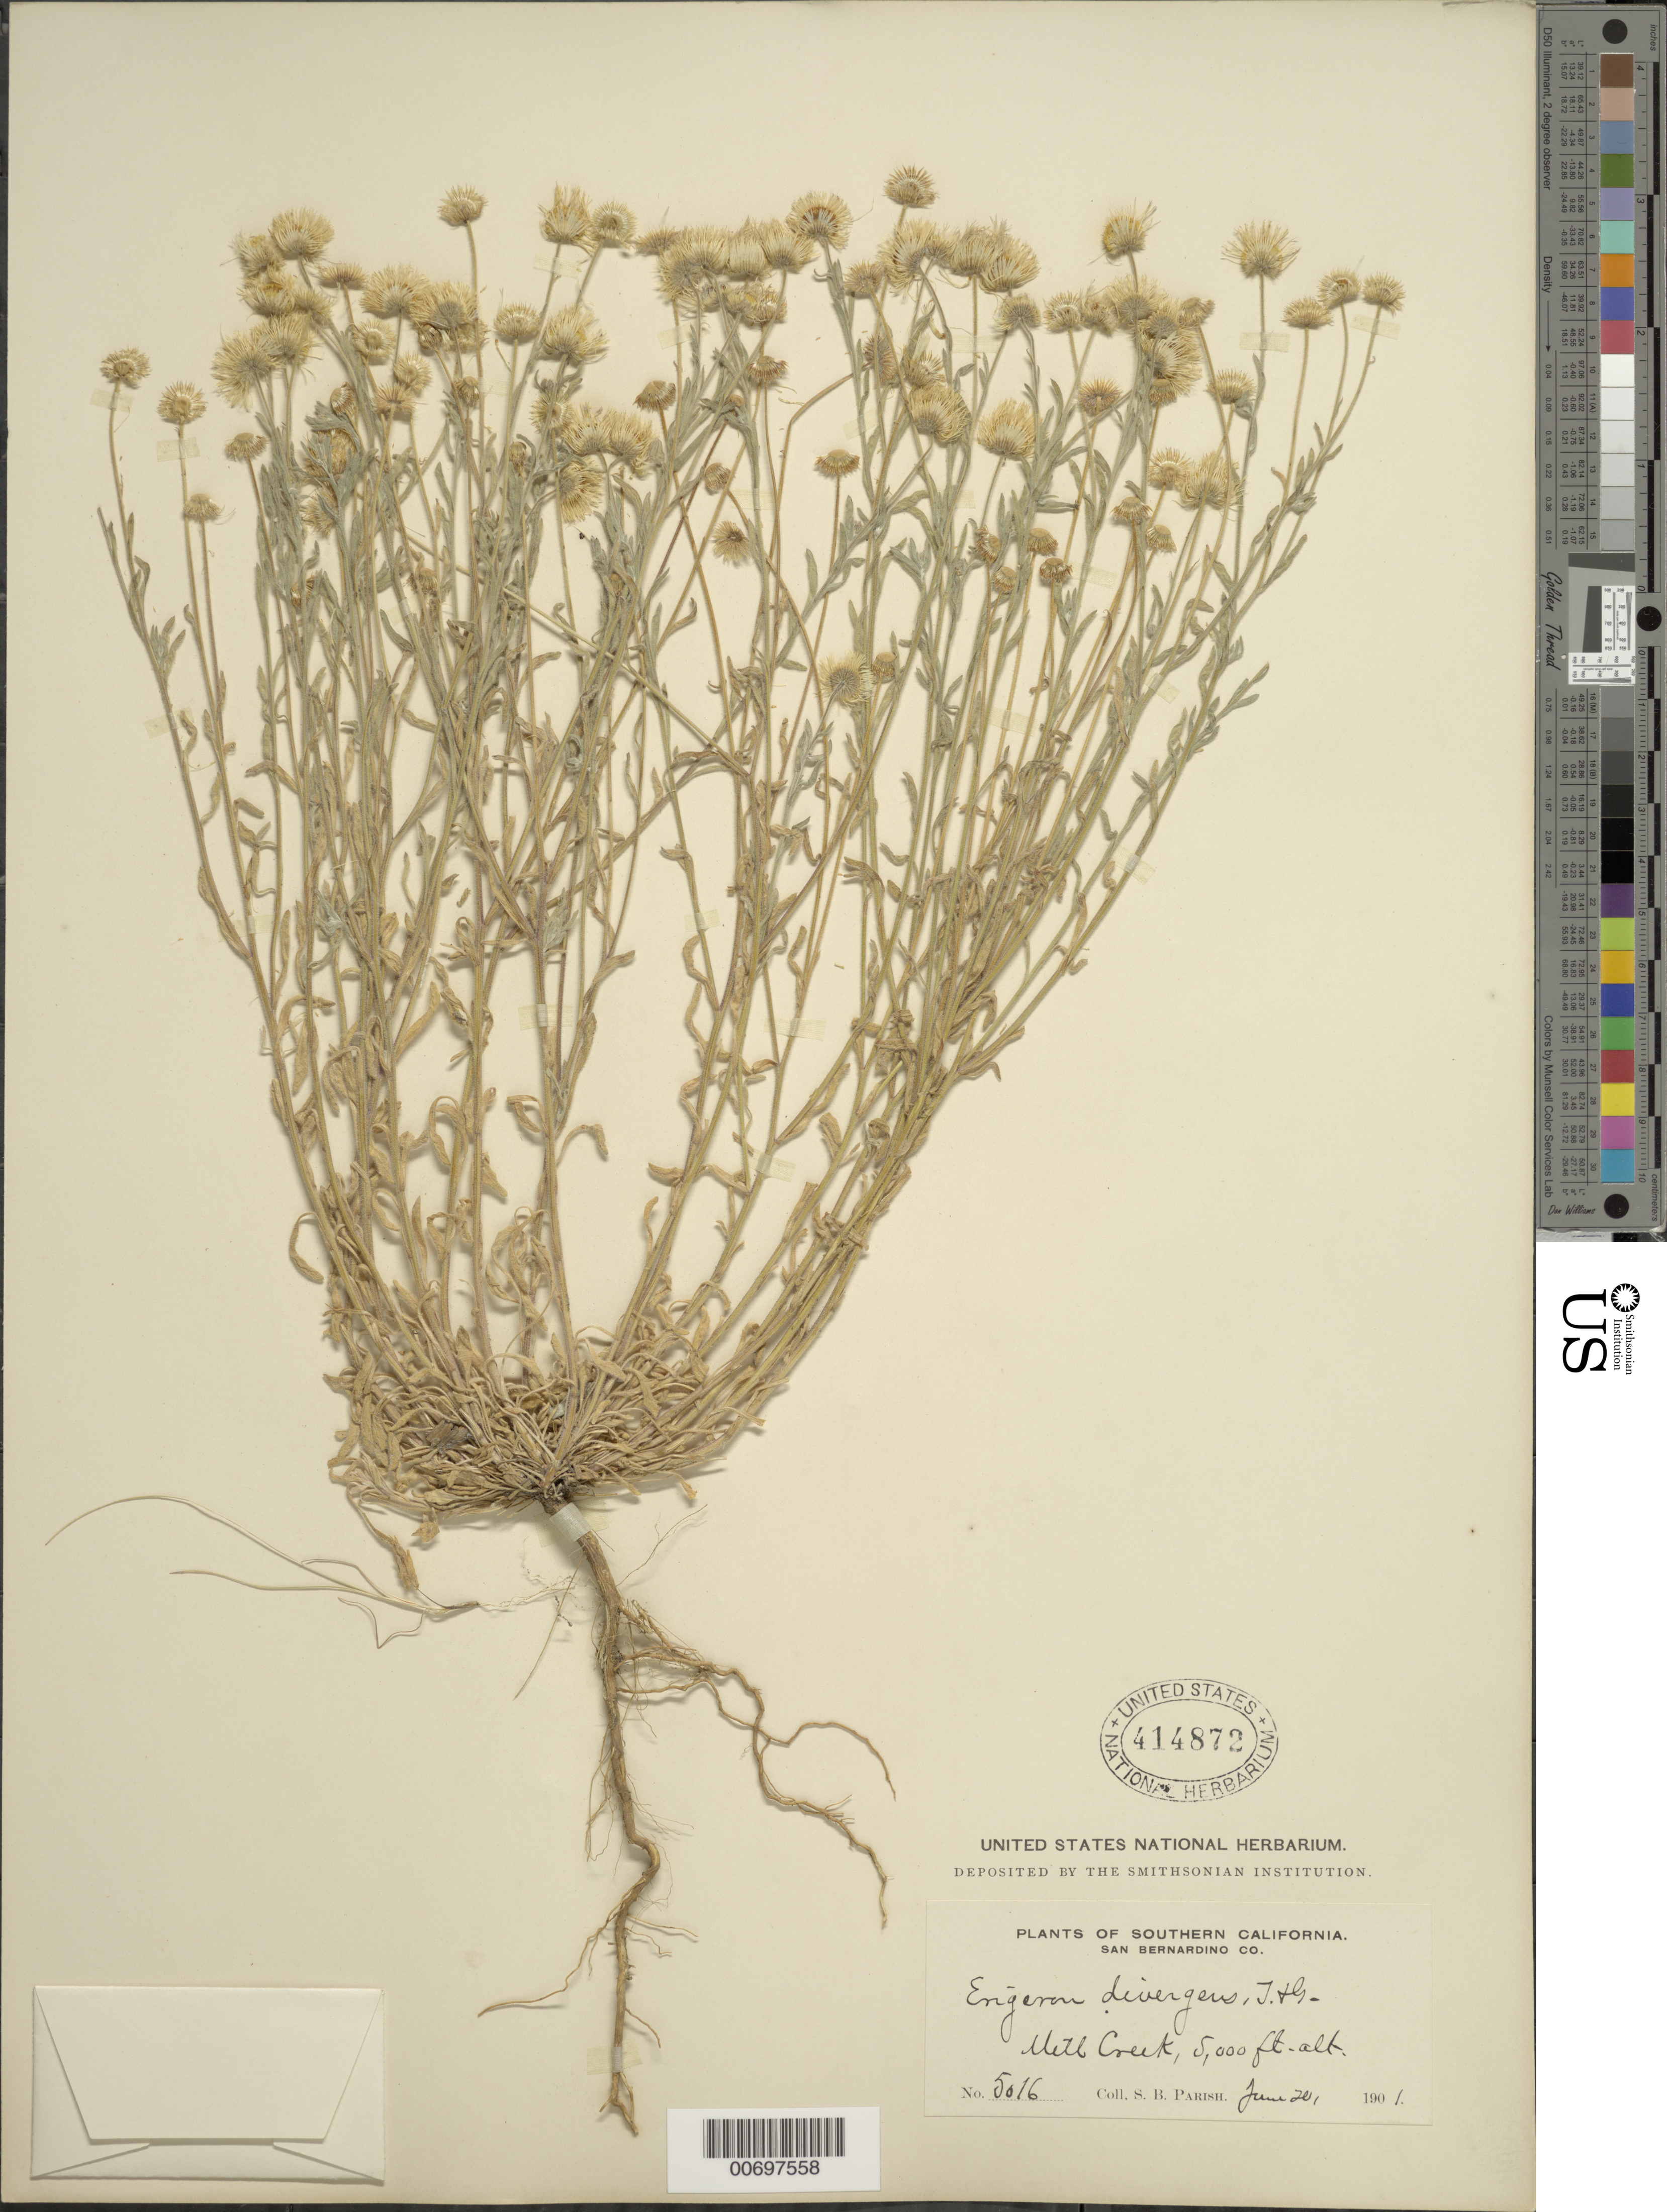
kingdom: Plantae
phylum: Tracheophyta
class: Magnoliopsida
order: Asterales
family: Asteraceae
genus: Erigeron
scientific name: Erigeron divergens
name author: Torr. & A. Gray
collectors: S. B. Parish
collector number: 5016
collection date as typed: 20 Jun 1901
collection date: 1901-06-20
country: United States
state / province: California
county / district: San Bernardino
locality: Mill Creek.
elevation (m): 1524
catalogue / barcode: US 414872